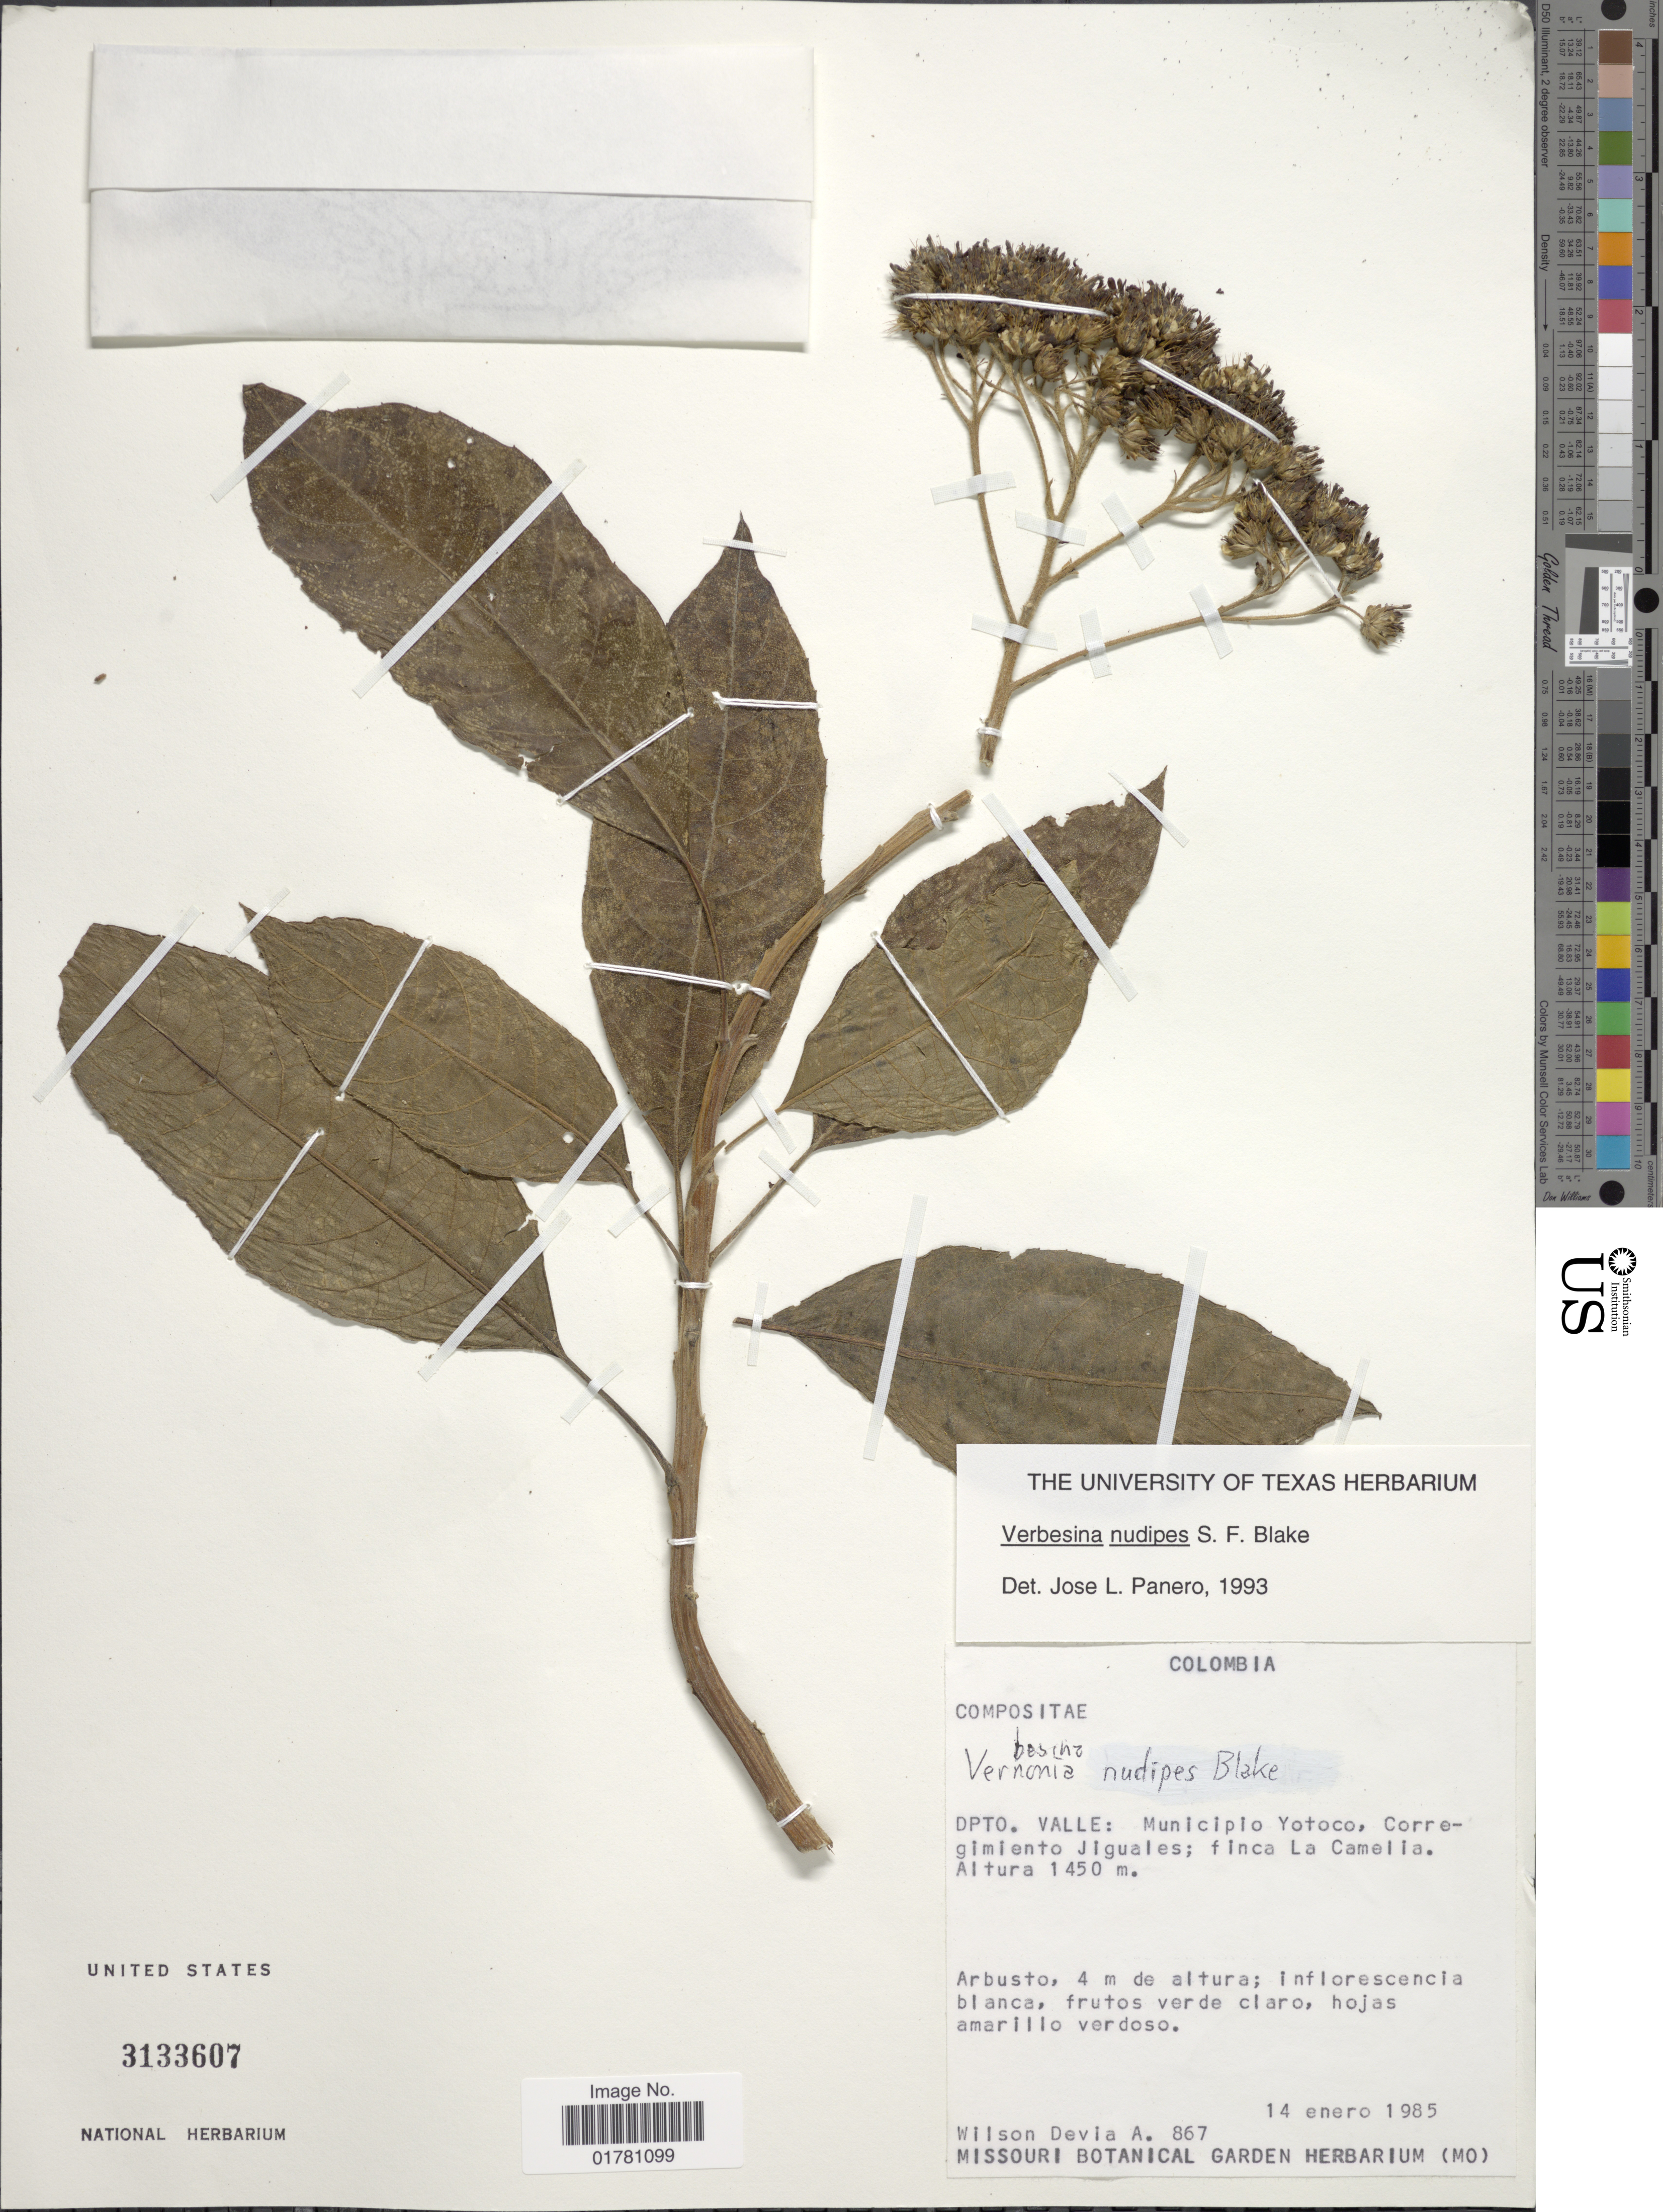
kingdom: Plantae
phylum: Tracheophyta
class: Magnoliopsida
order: Asterales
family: Asteraceae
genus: Verbesina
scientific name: Verbesina nudipes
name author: S.F. Blake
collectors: W. Devia A.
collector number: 867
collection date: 1985-01-14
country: Colombia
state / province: Valle del Cauca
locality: Dpto Valle: Municpio Yotoco, Corregimiento Jigua;es; finca La Camella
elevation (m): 1450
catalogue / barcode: US 3133607